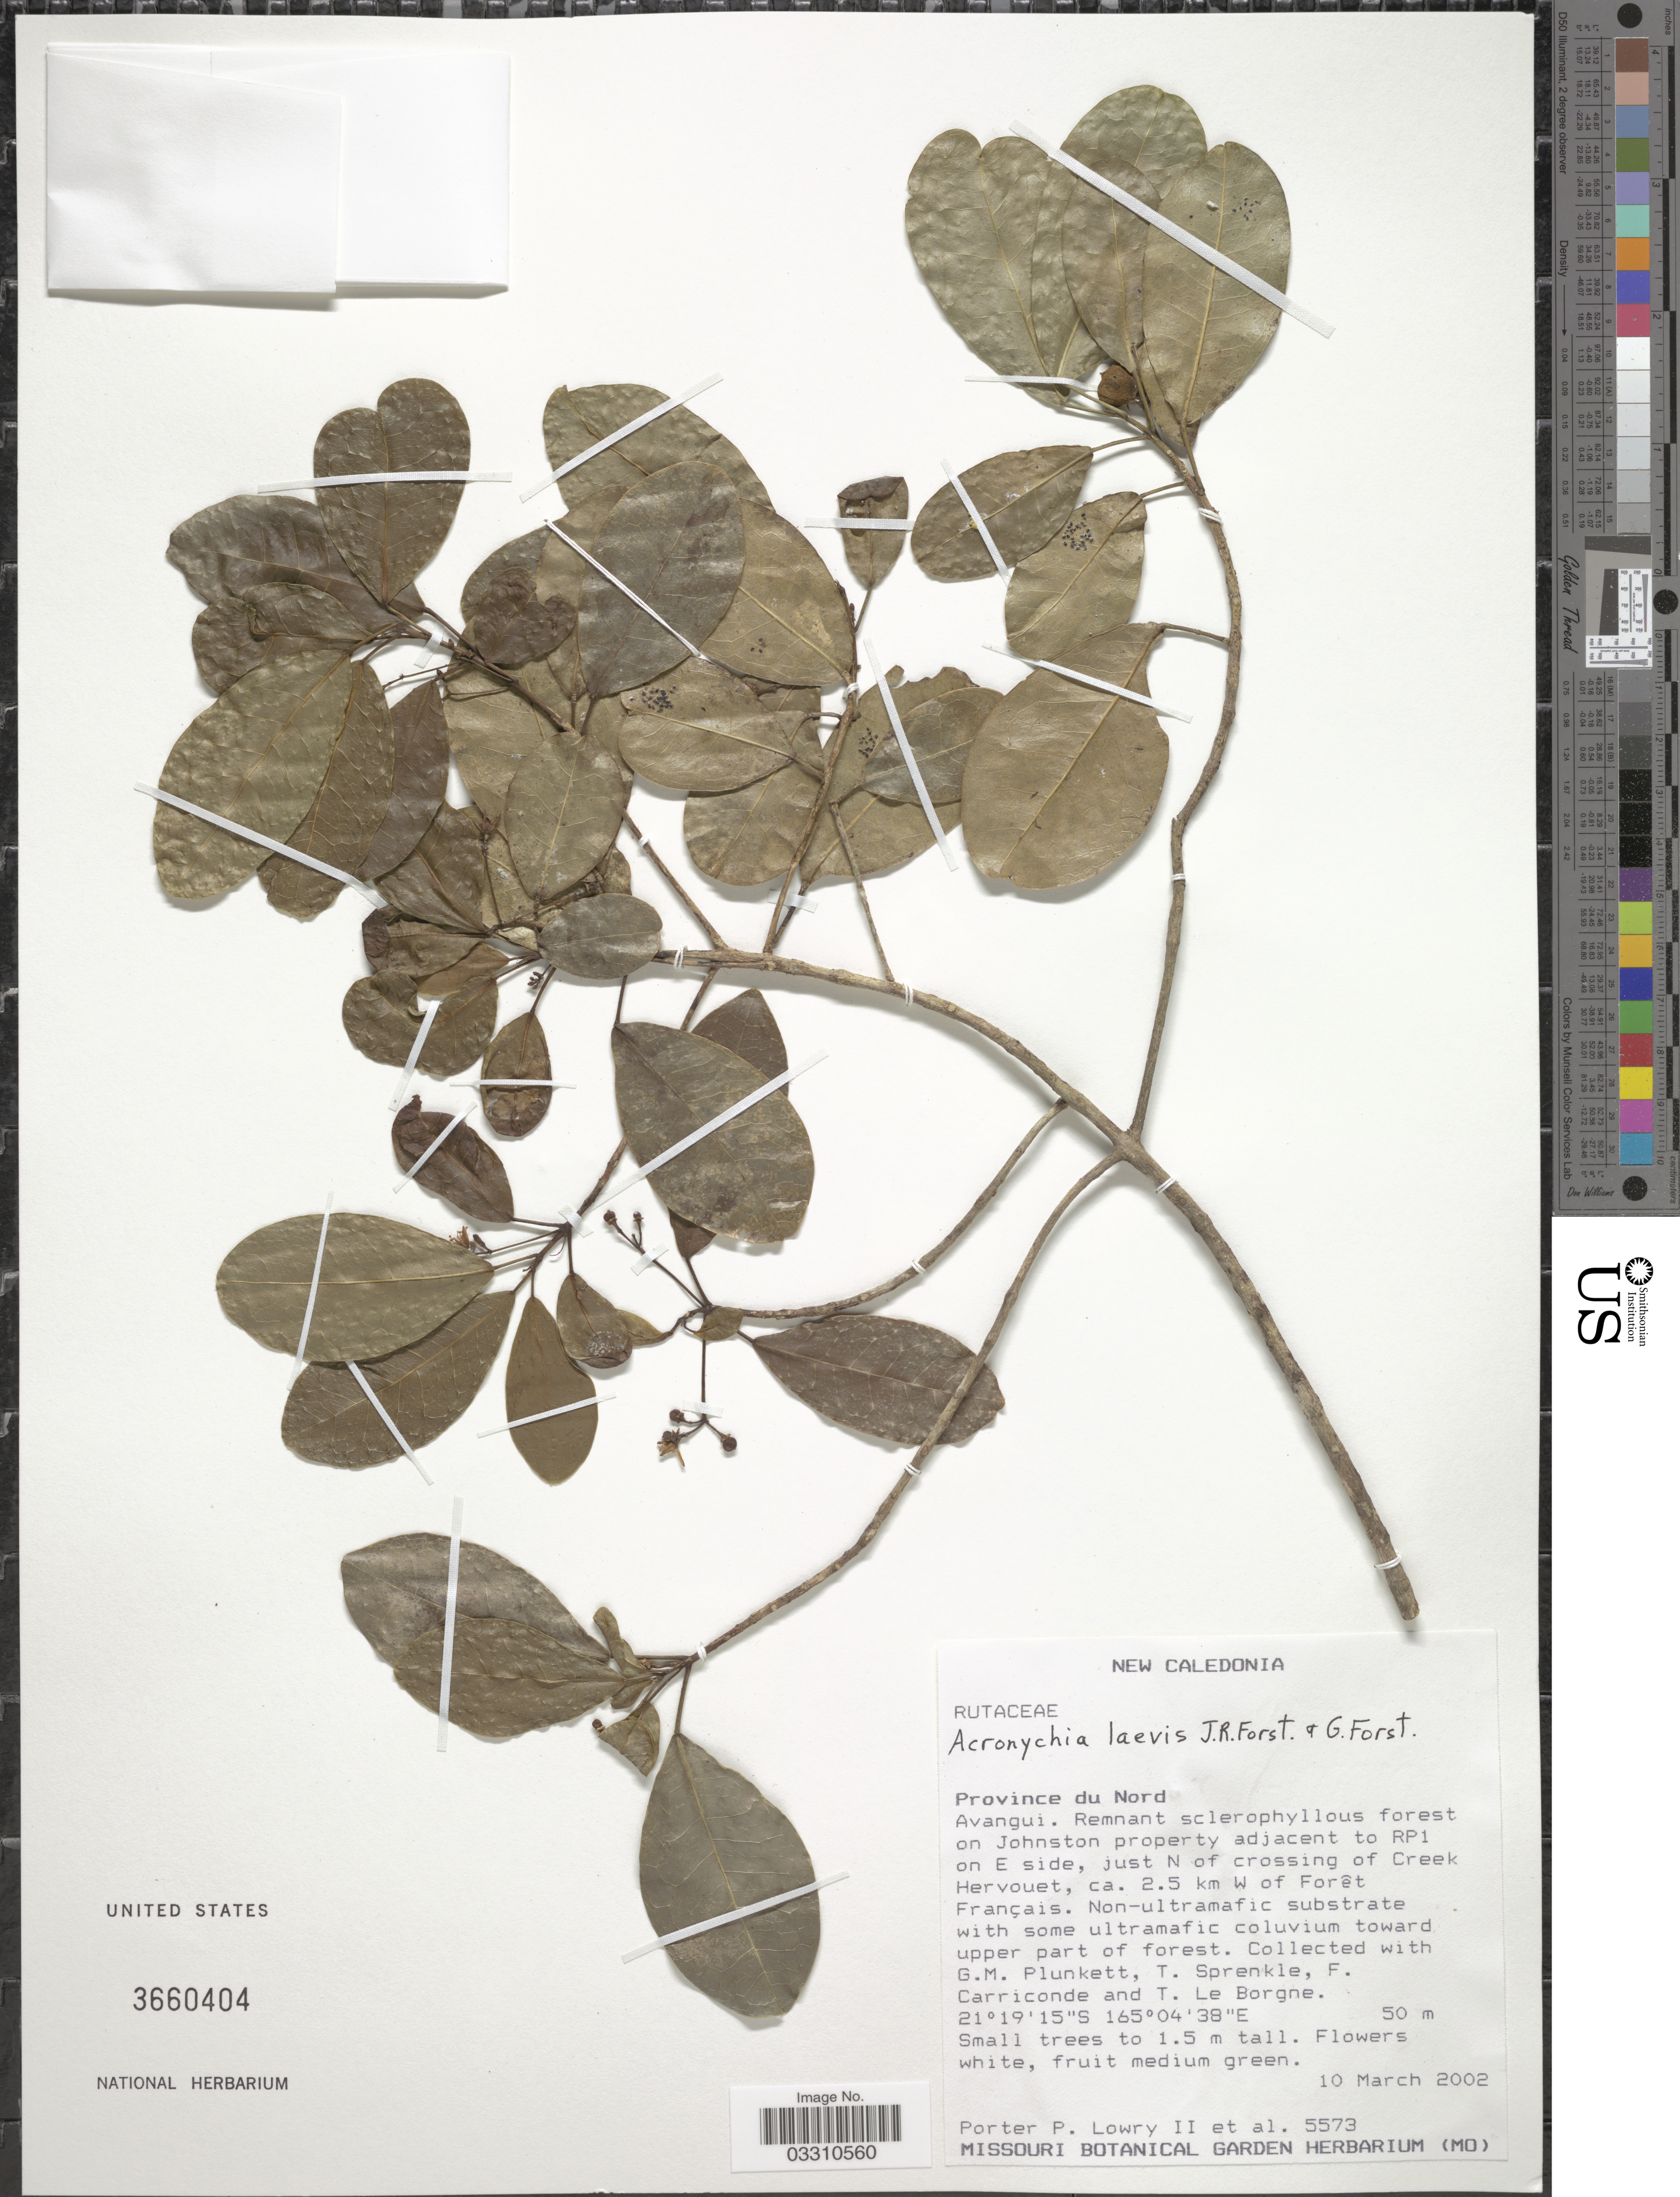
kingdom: Plantae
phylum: Tracheophyta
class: Magnoliopsida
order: Sapindales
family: Rutaceae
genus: Acronychia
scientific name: Acronychia laevis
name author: J.R. Forst. & G. Forst.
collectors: P. P. Lowry, G. M. Plunkett, T. Sprenkle, F. Carriconde & T. Le Borgne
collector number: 5573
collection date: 2002-03-10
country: New Caledonia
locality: Province du Nord. Avangui. Remnant sclerophyllous forest on Johnston property adjacent to RP1 on E side, just N of crossing of Creek Hervouet, ca. 2.5 km W of Forêt Français.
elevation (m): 50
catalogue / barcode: US 3660404